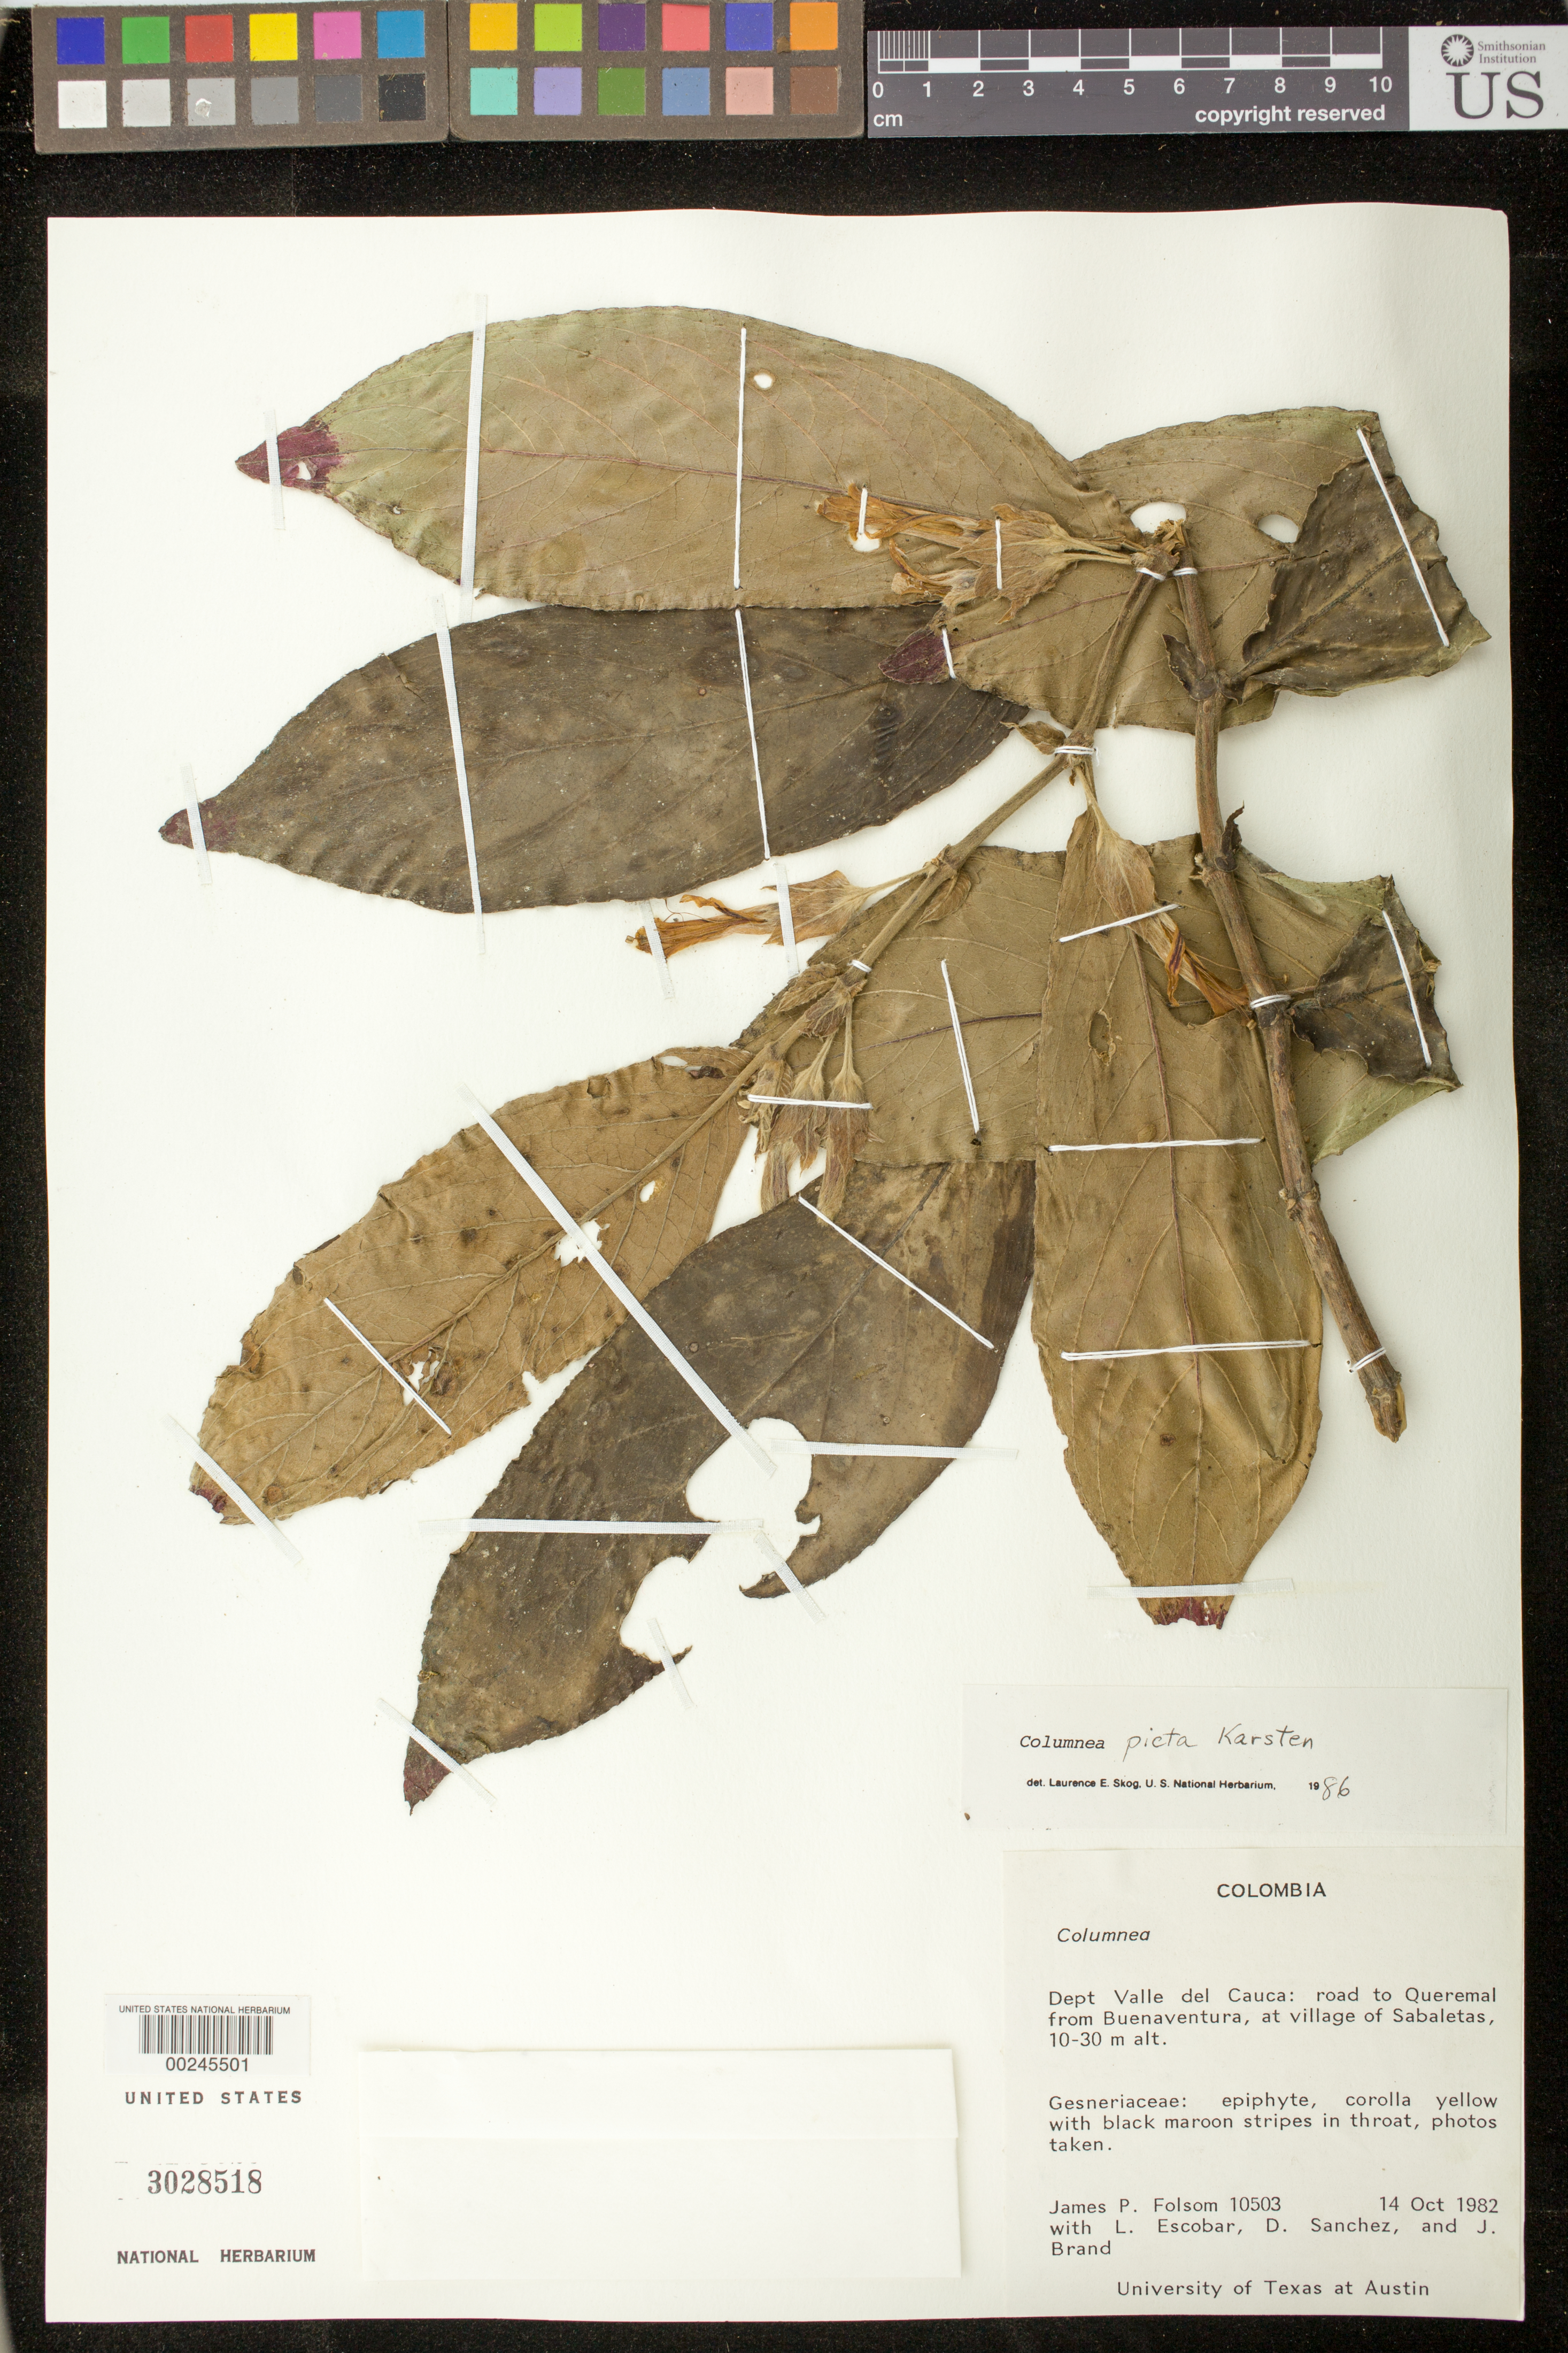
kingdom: Plantae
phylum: Tracheophyta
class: Magnoliopsida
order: Lamiales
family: Gesneriaceae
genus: Columnea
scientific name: Columnea karsteniana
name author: Singh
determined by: Skog, Laurence E.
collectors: J. P. Folsom, L. K. de Escobar, D. Sanchez & J. Brand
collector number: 10503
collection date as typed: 14 Oct 1982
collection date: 1982-10-14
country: Colombia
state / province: Valle del Cauca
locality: Road to Queremal from Buenaventura, at village of Sabaletas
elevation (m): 10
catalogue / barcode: US 3028518